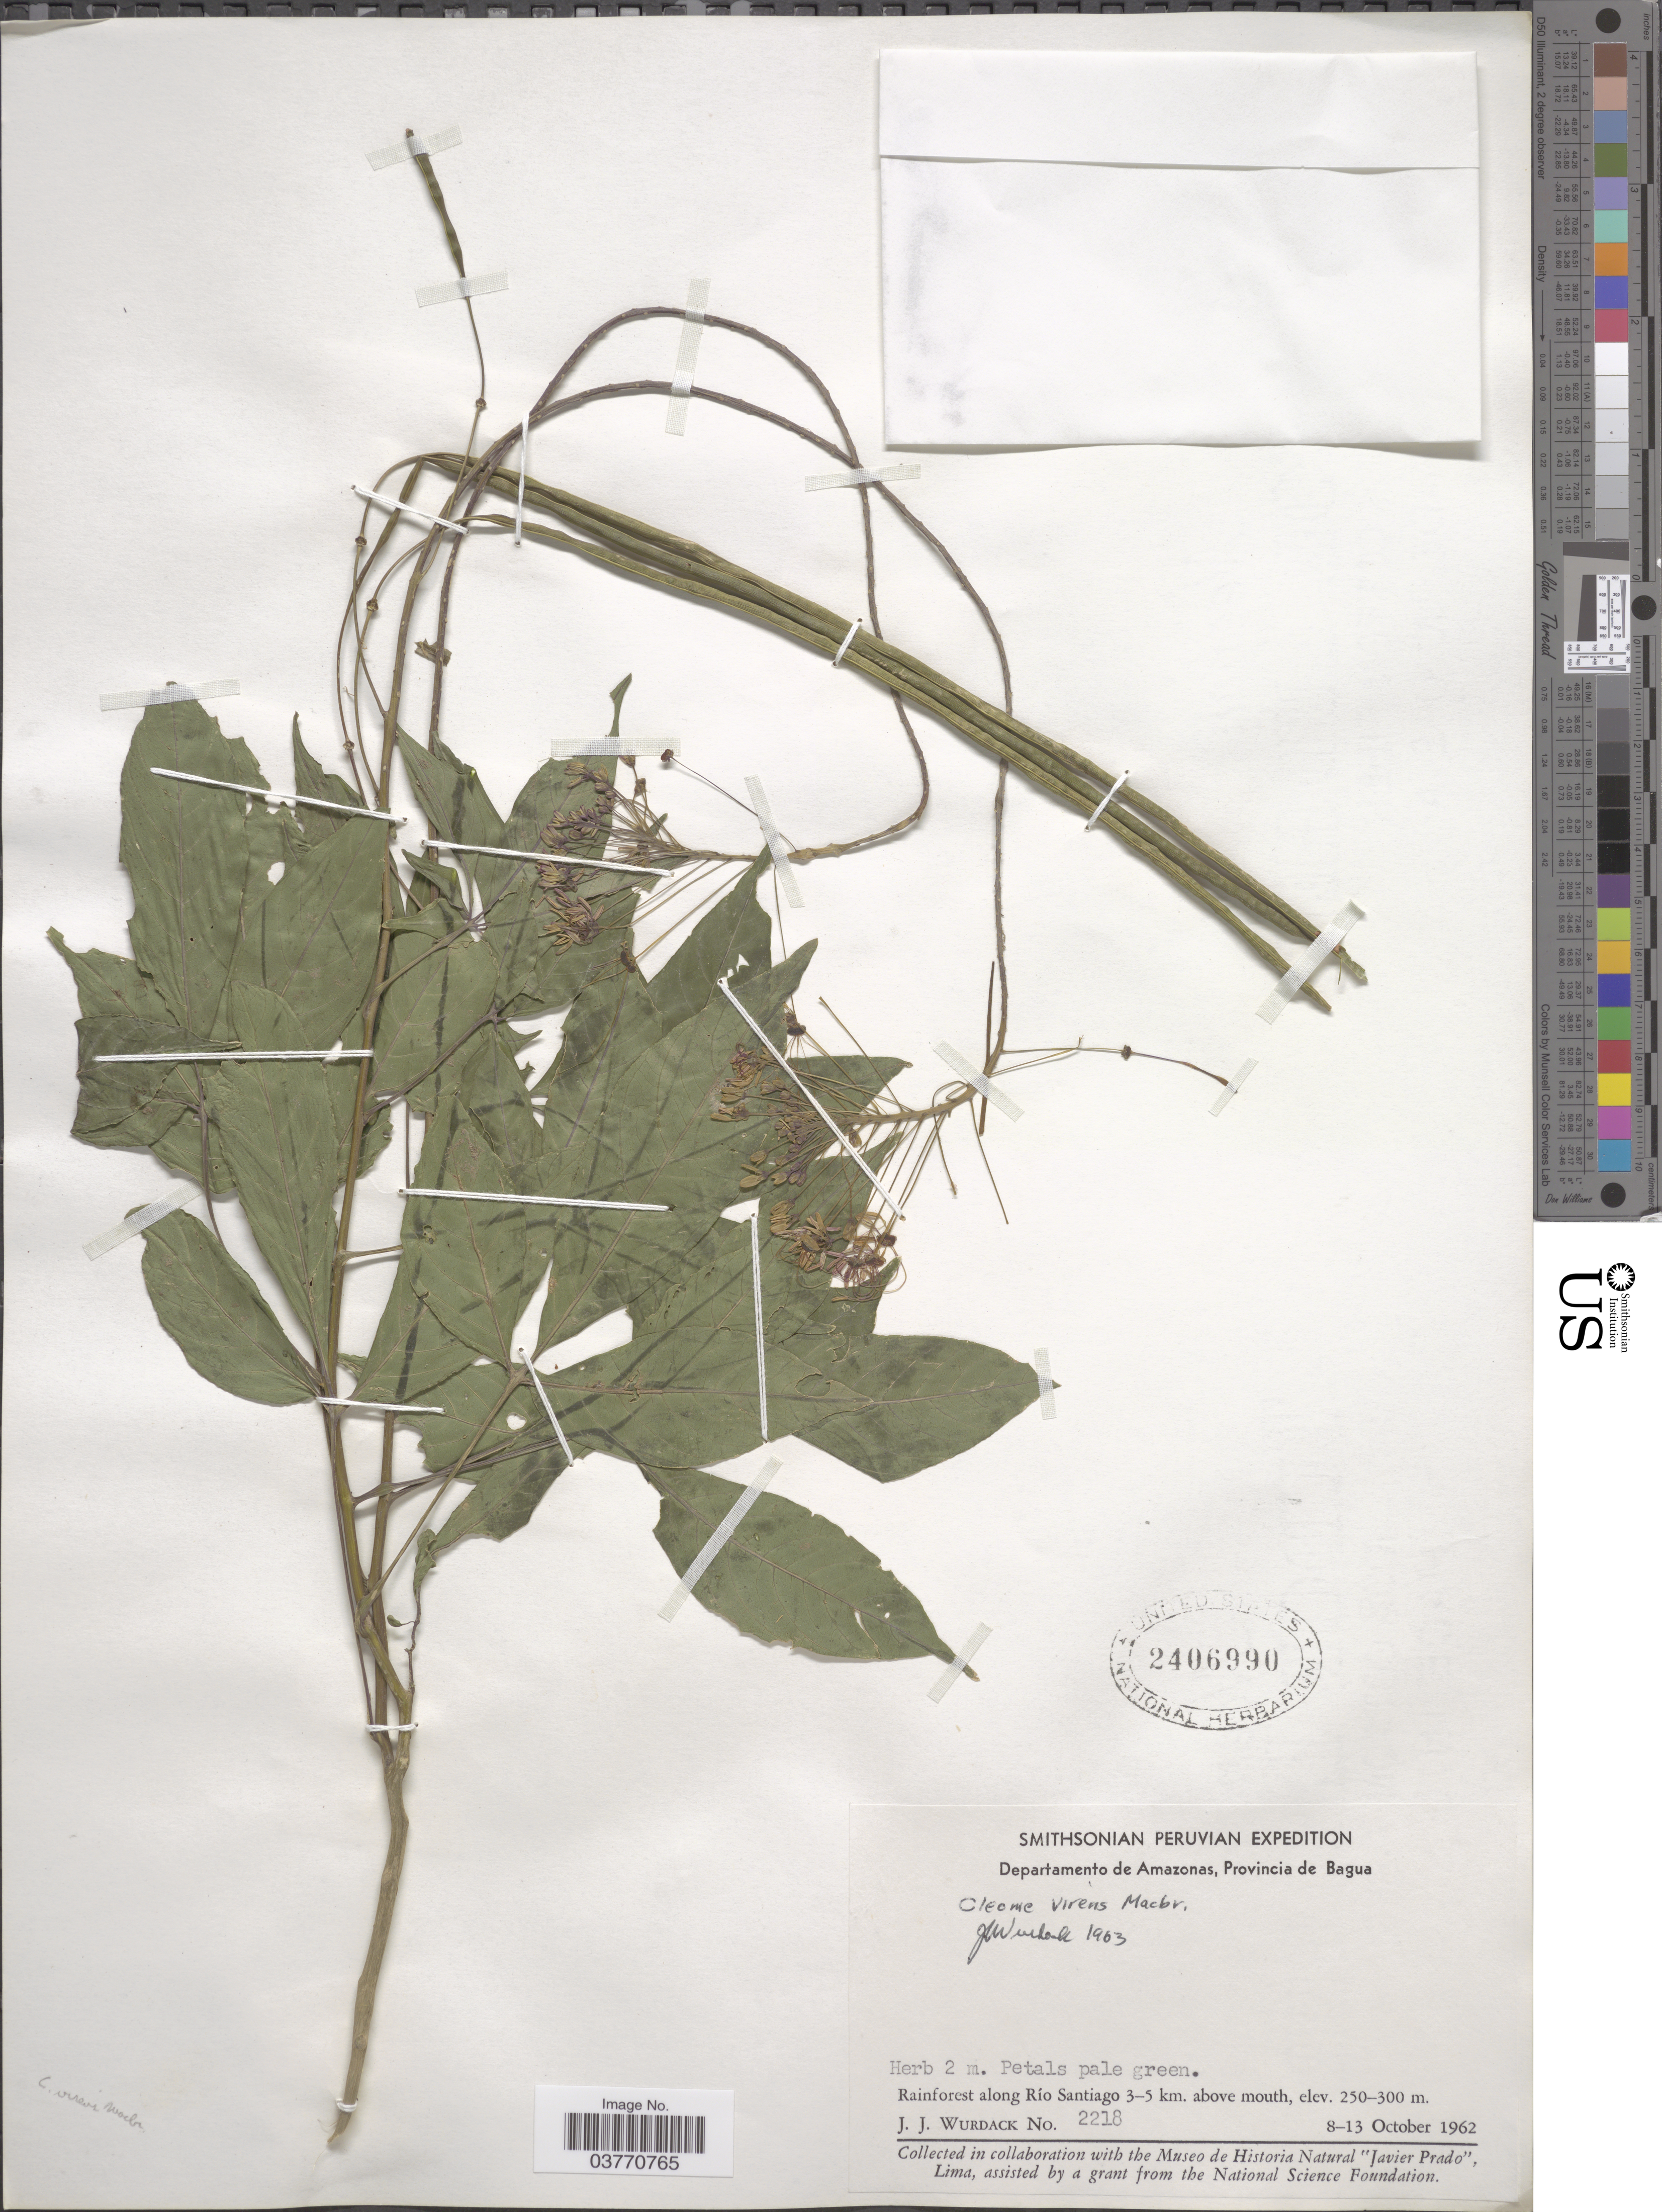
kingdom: Plantae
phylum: Tracheophyta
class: Magnoliopsida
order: Brassicales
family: Cleomaceae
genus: Tarenaya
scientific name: Tarenaya virens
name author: (J.F. Macbr.) Soares Neto & Roalson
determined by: Strong, M. T., (US), Smithsonian Institution - National Museum of Natural History (UNITED STATES)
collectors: J. J. Wurdack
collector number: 2218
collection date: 1962-10-08/1962-10-13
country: Peru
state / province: Amazonas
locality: Departamento de Amazonas, Provincia de Bagua. Rainforest along Río Santiago 3-5 km. above mouth.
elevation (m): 250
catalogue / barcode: US 2406990